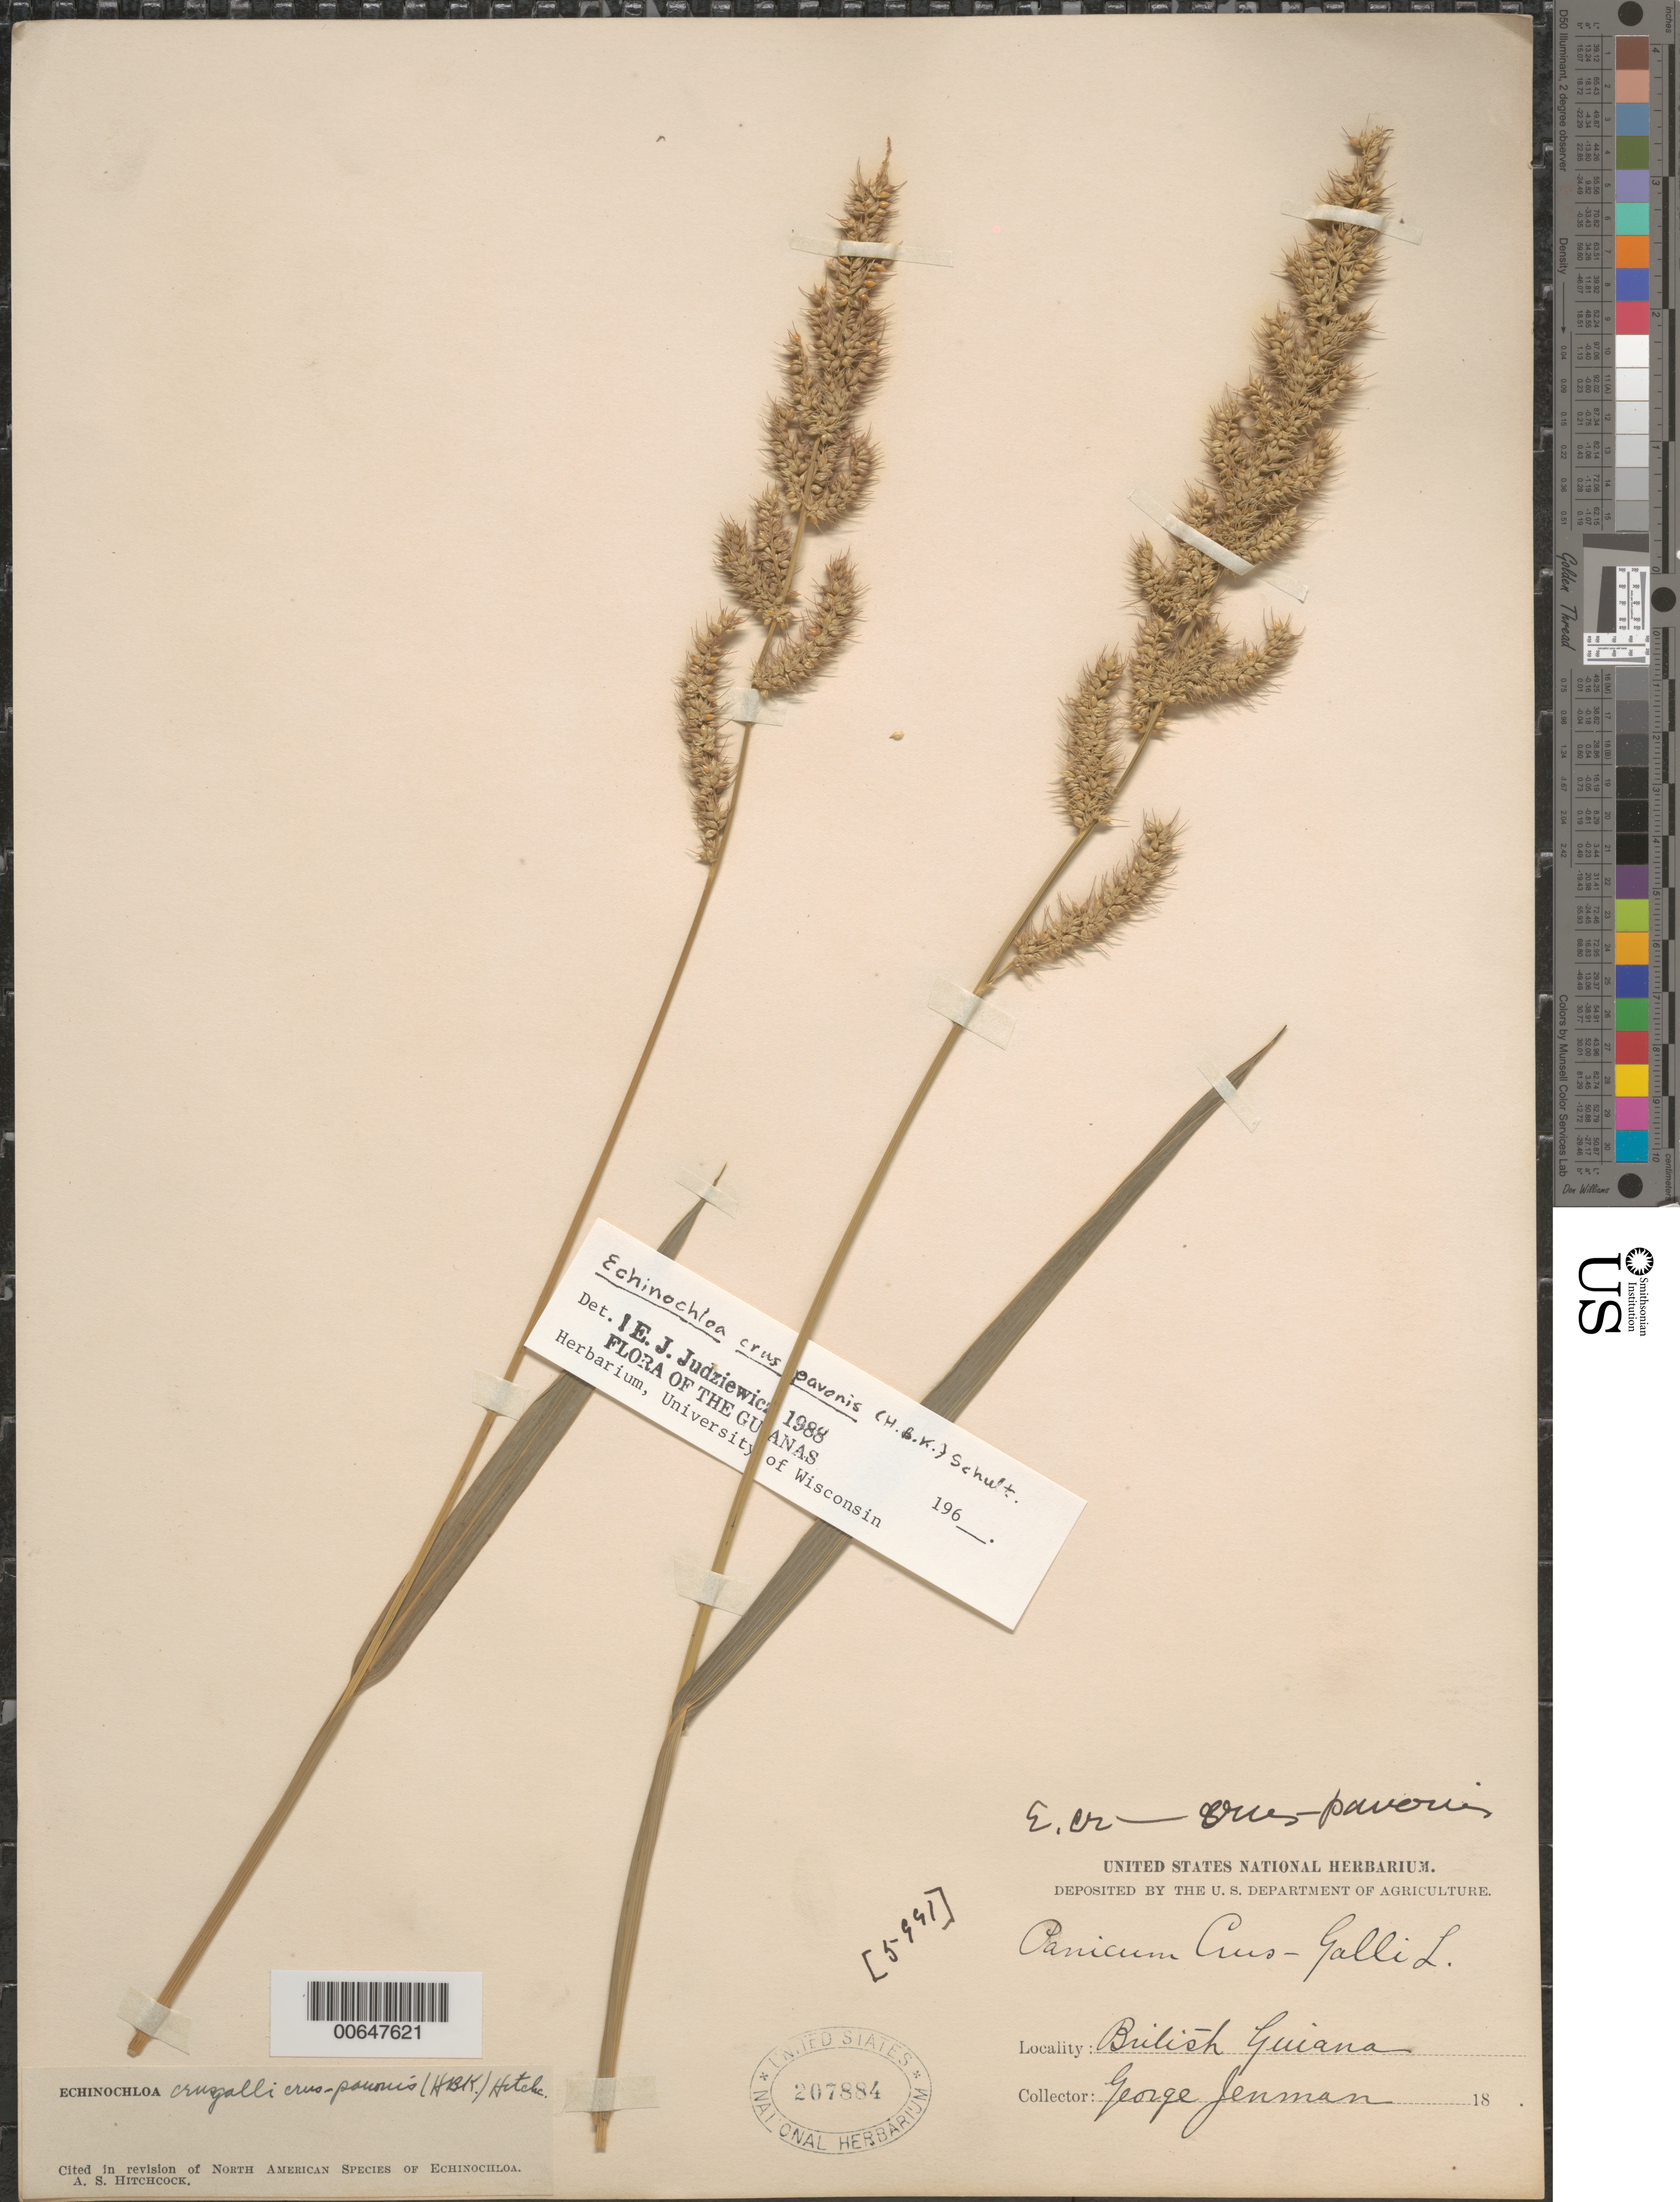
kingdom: Plantae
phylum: Tracheophyta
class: Liliopsida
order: Poales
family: Poaceae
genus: Echinochloa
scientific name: Echinochloa crus-pavonis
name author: (Kunth) Schult.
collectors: G. S. Jenman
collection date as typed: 18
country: Guyana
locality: British Guiana.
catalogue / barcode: US 207884